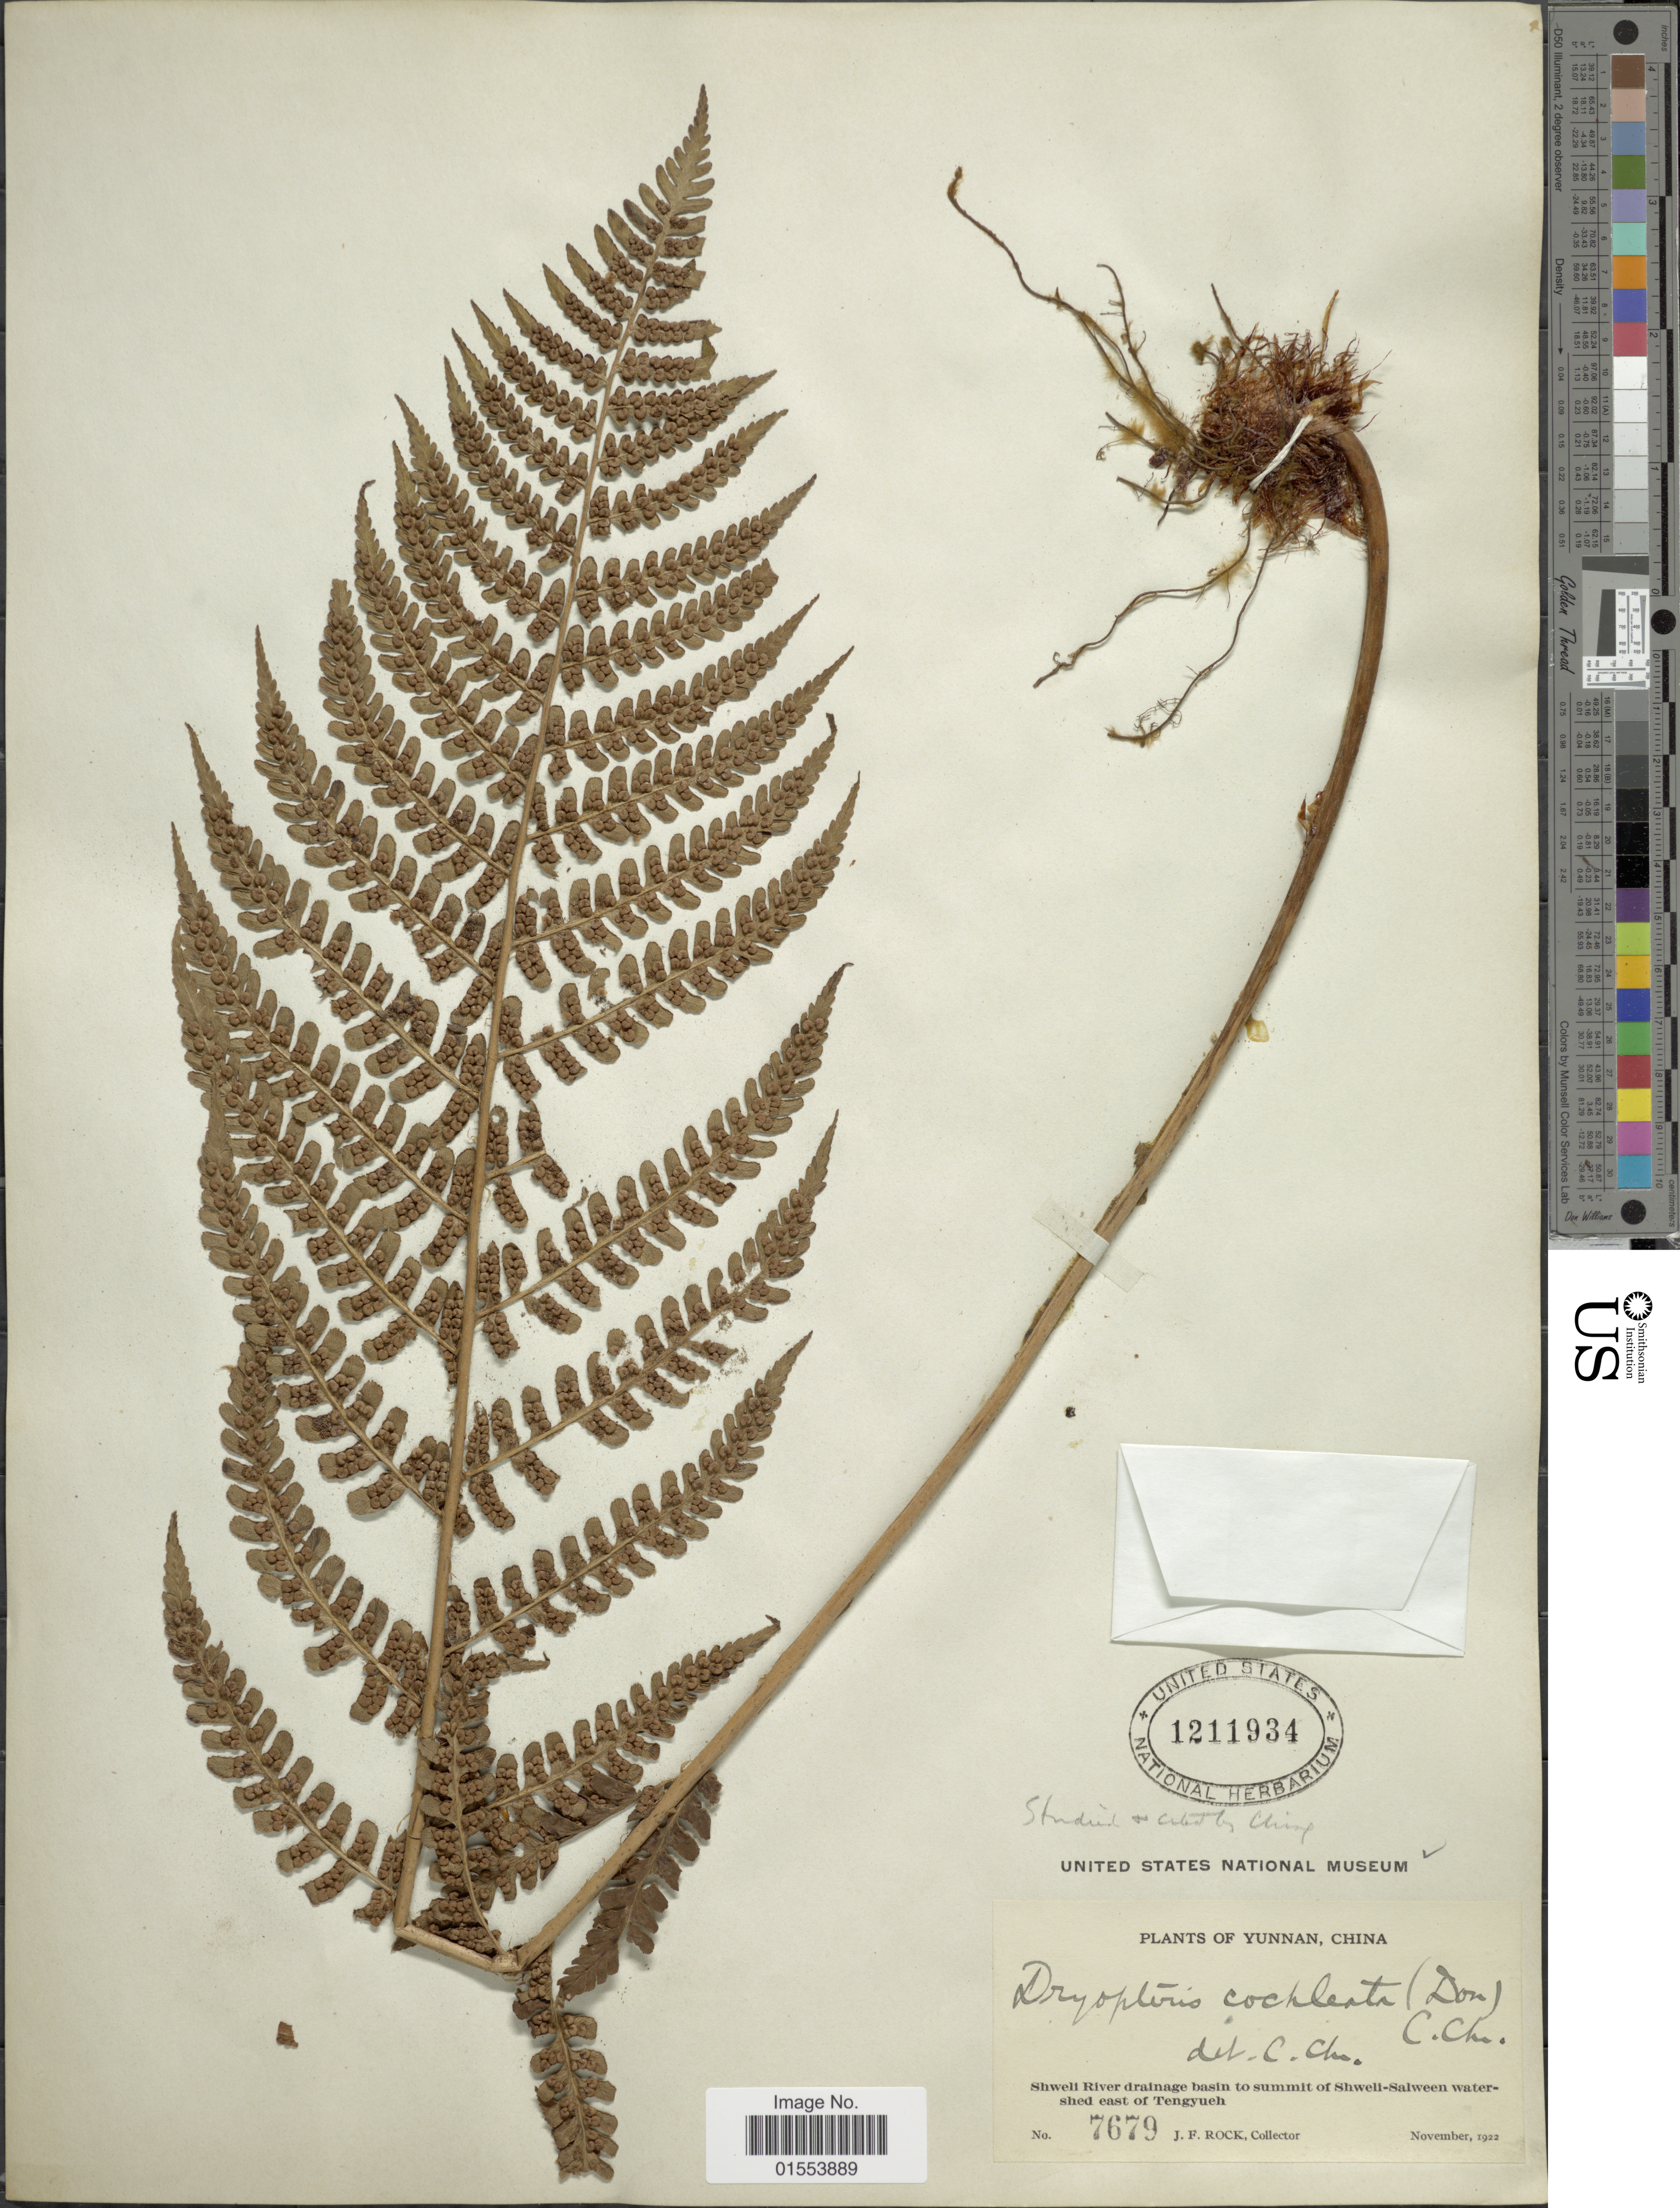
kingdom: Plantae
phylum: Tracheophyta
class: Polypodiopsida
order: Polypodiales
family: Dryopteridaceae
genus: Dryopteris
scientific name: Dryopteris cochleata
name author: (D. Don) C. Chr.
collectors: J. Rock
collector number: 7679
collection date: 1922-11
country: China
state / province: Yunnan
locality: Yunnan, China, Shweli River drainage basin to summit of Shweli-Salween watershed east of Tengyueh.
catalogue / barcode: US 1211934